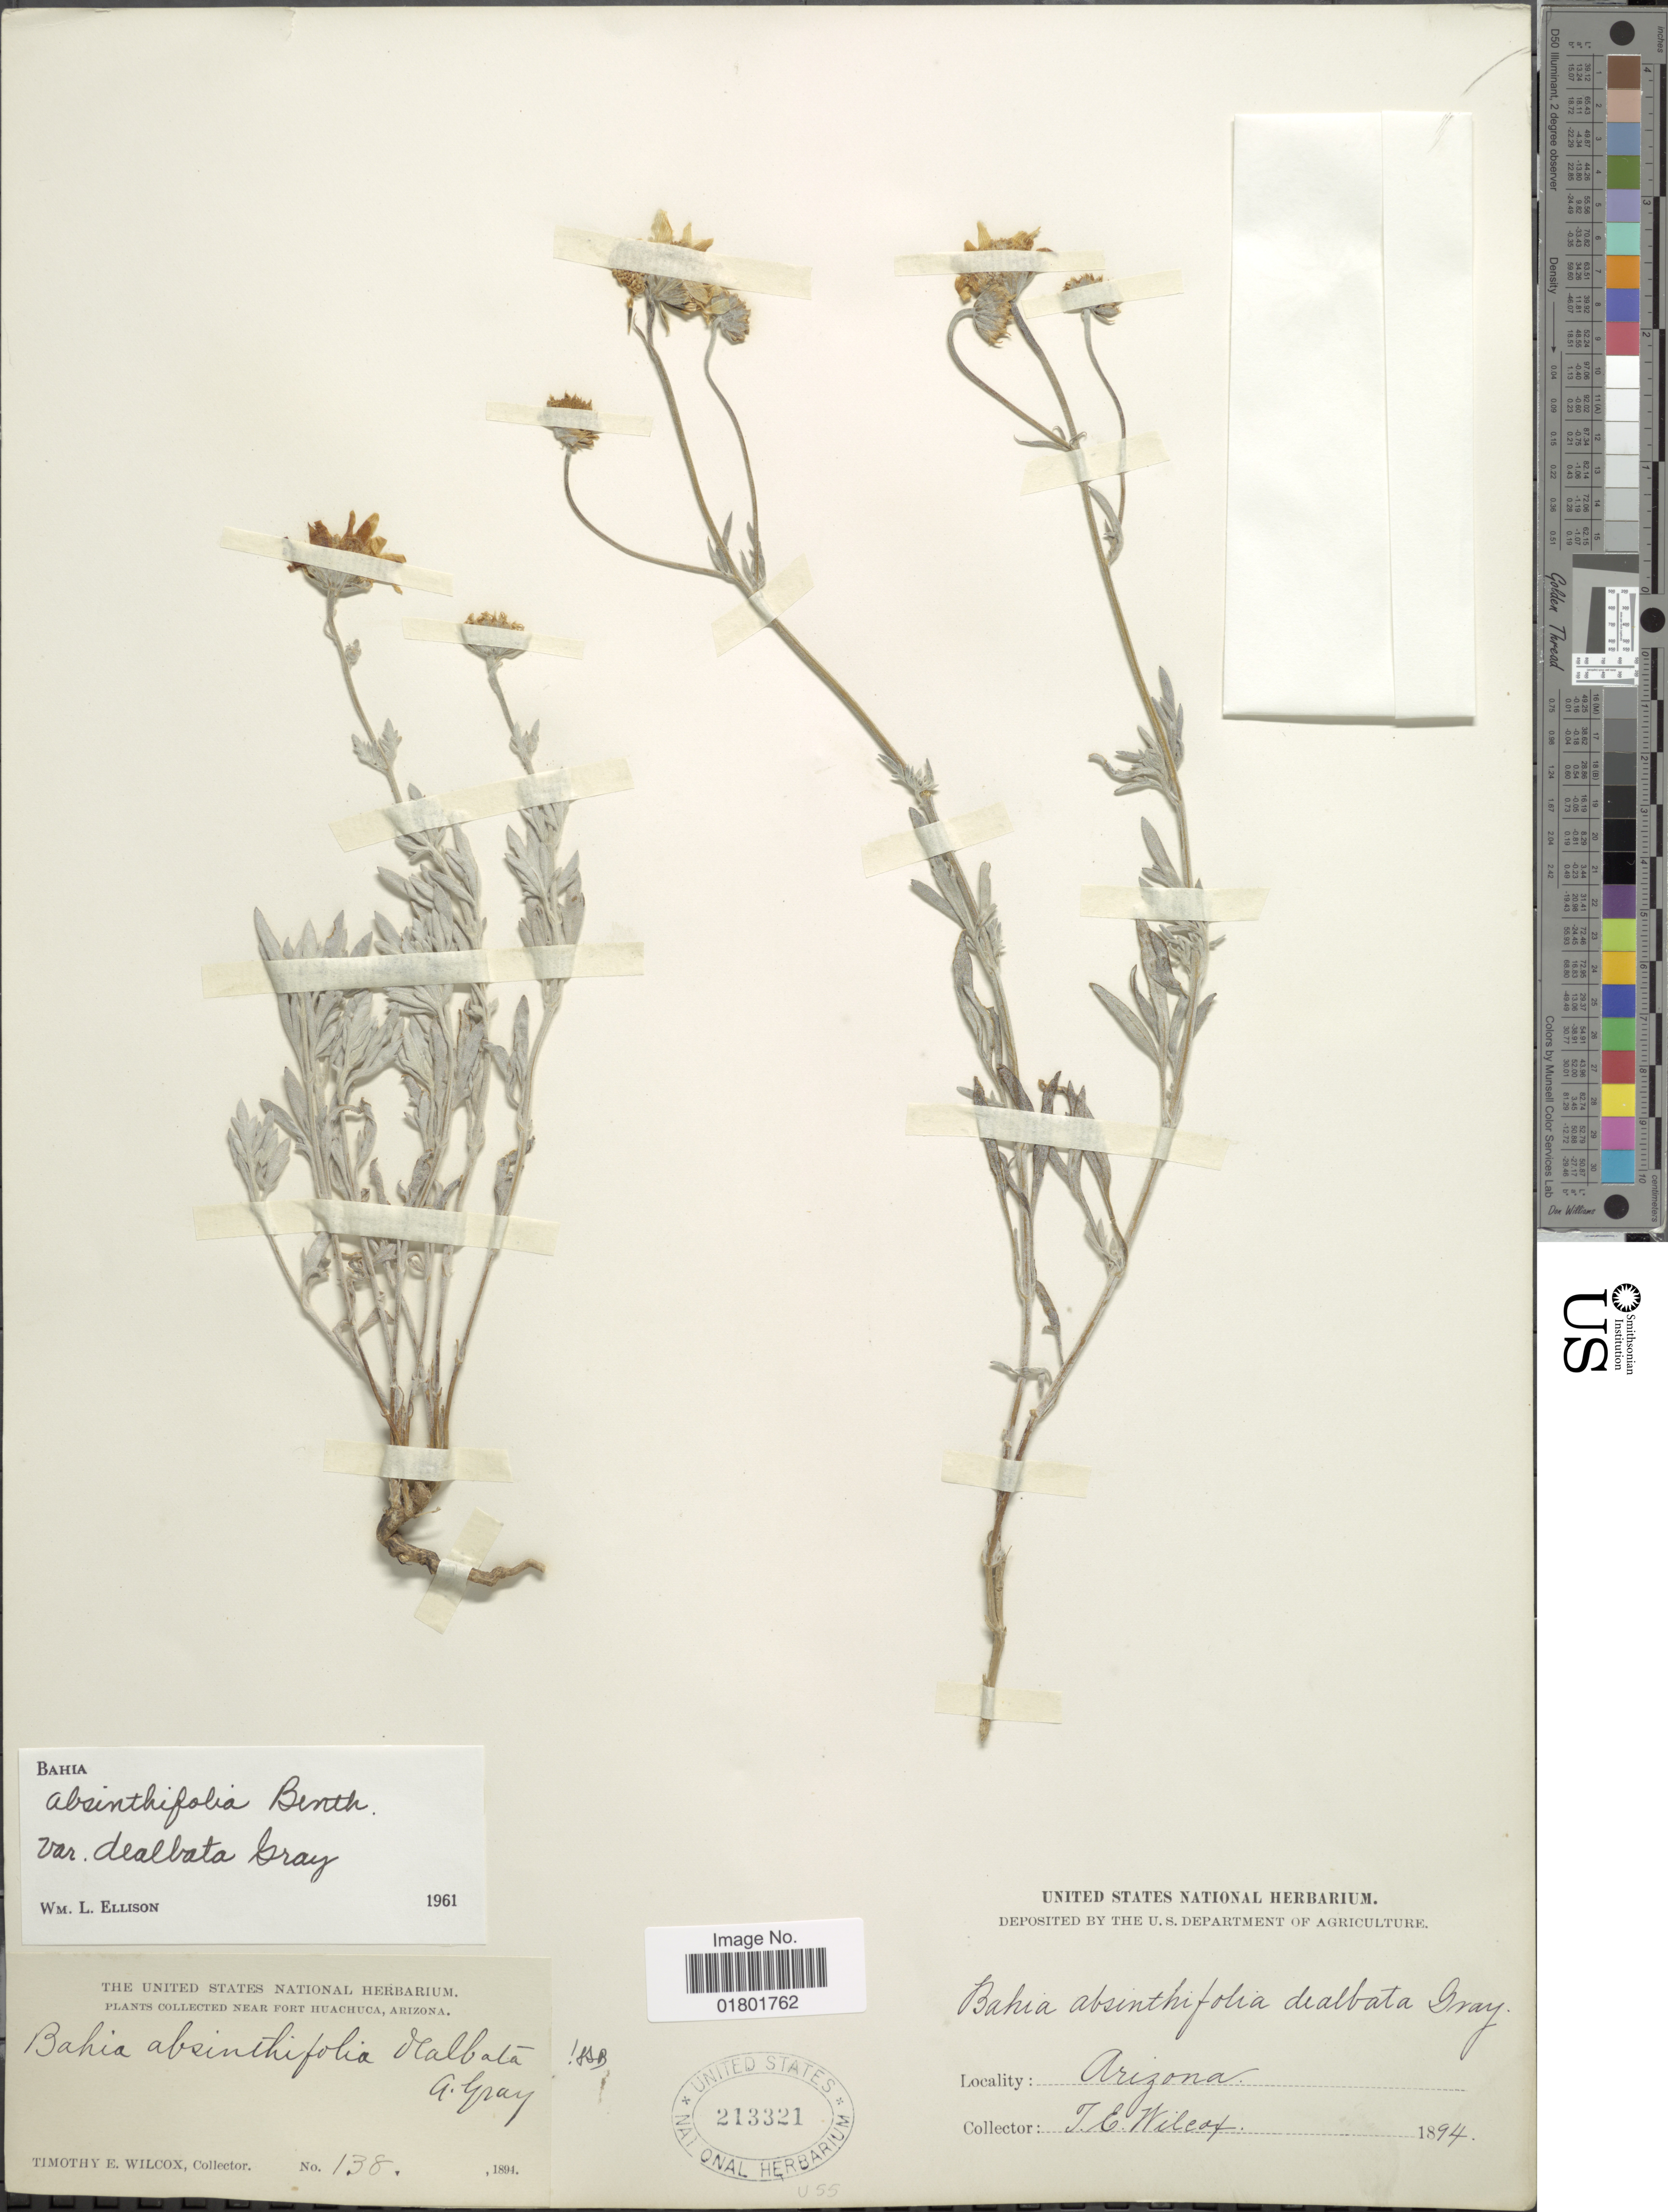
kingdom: Plantae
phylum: Tracheophyta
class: Magnoliopsida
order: Asterales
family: Asteraceae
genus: Bahia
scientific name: Bahia absinthifolia var. dealbata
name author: A. Gray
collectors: T. E. Wilcox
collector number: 138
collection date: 1894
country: United States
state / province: Arizona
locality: Near Fort Huachuca, Arizona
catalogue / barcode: US 213321